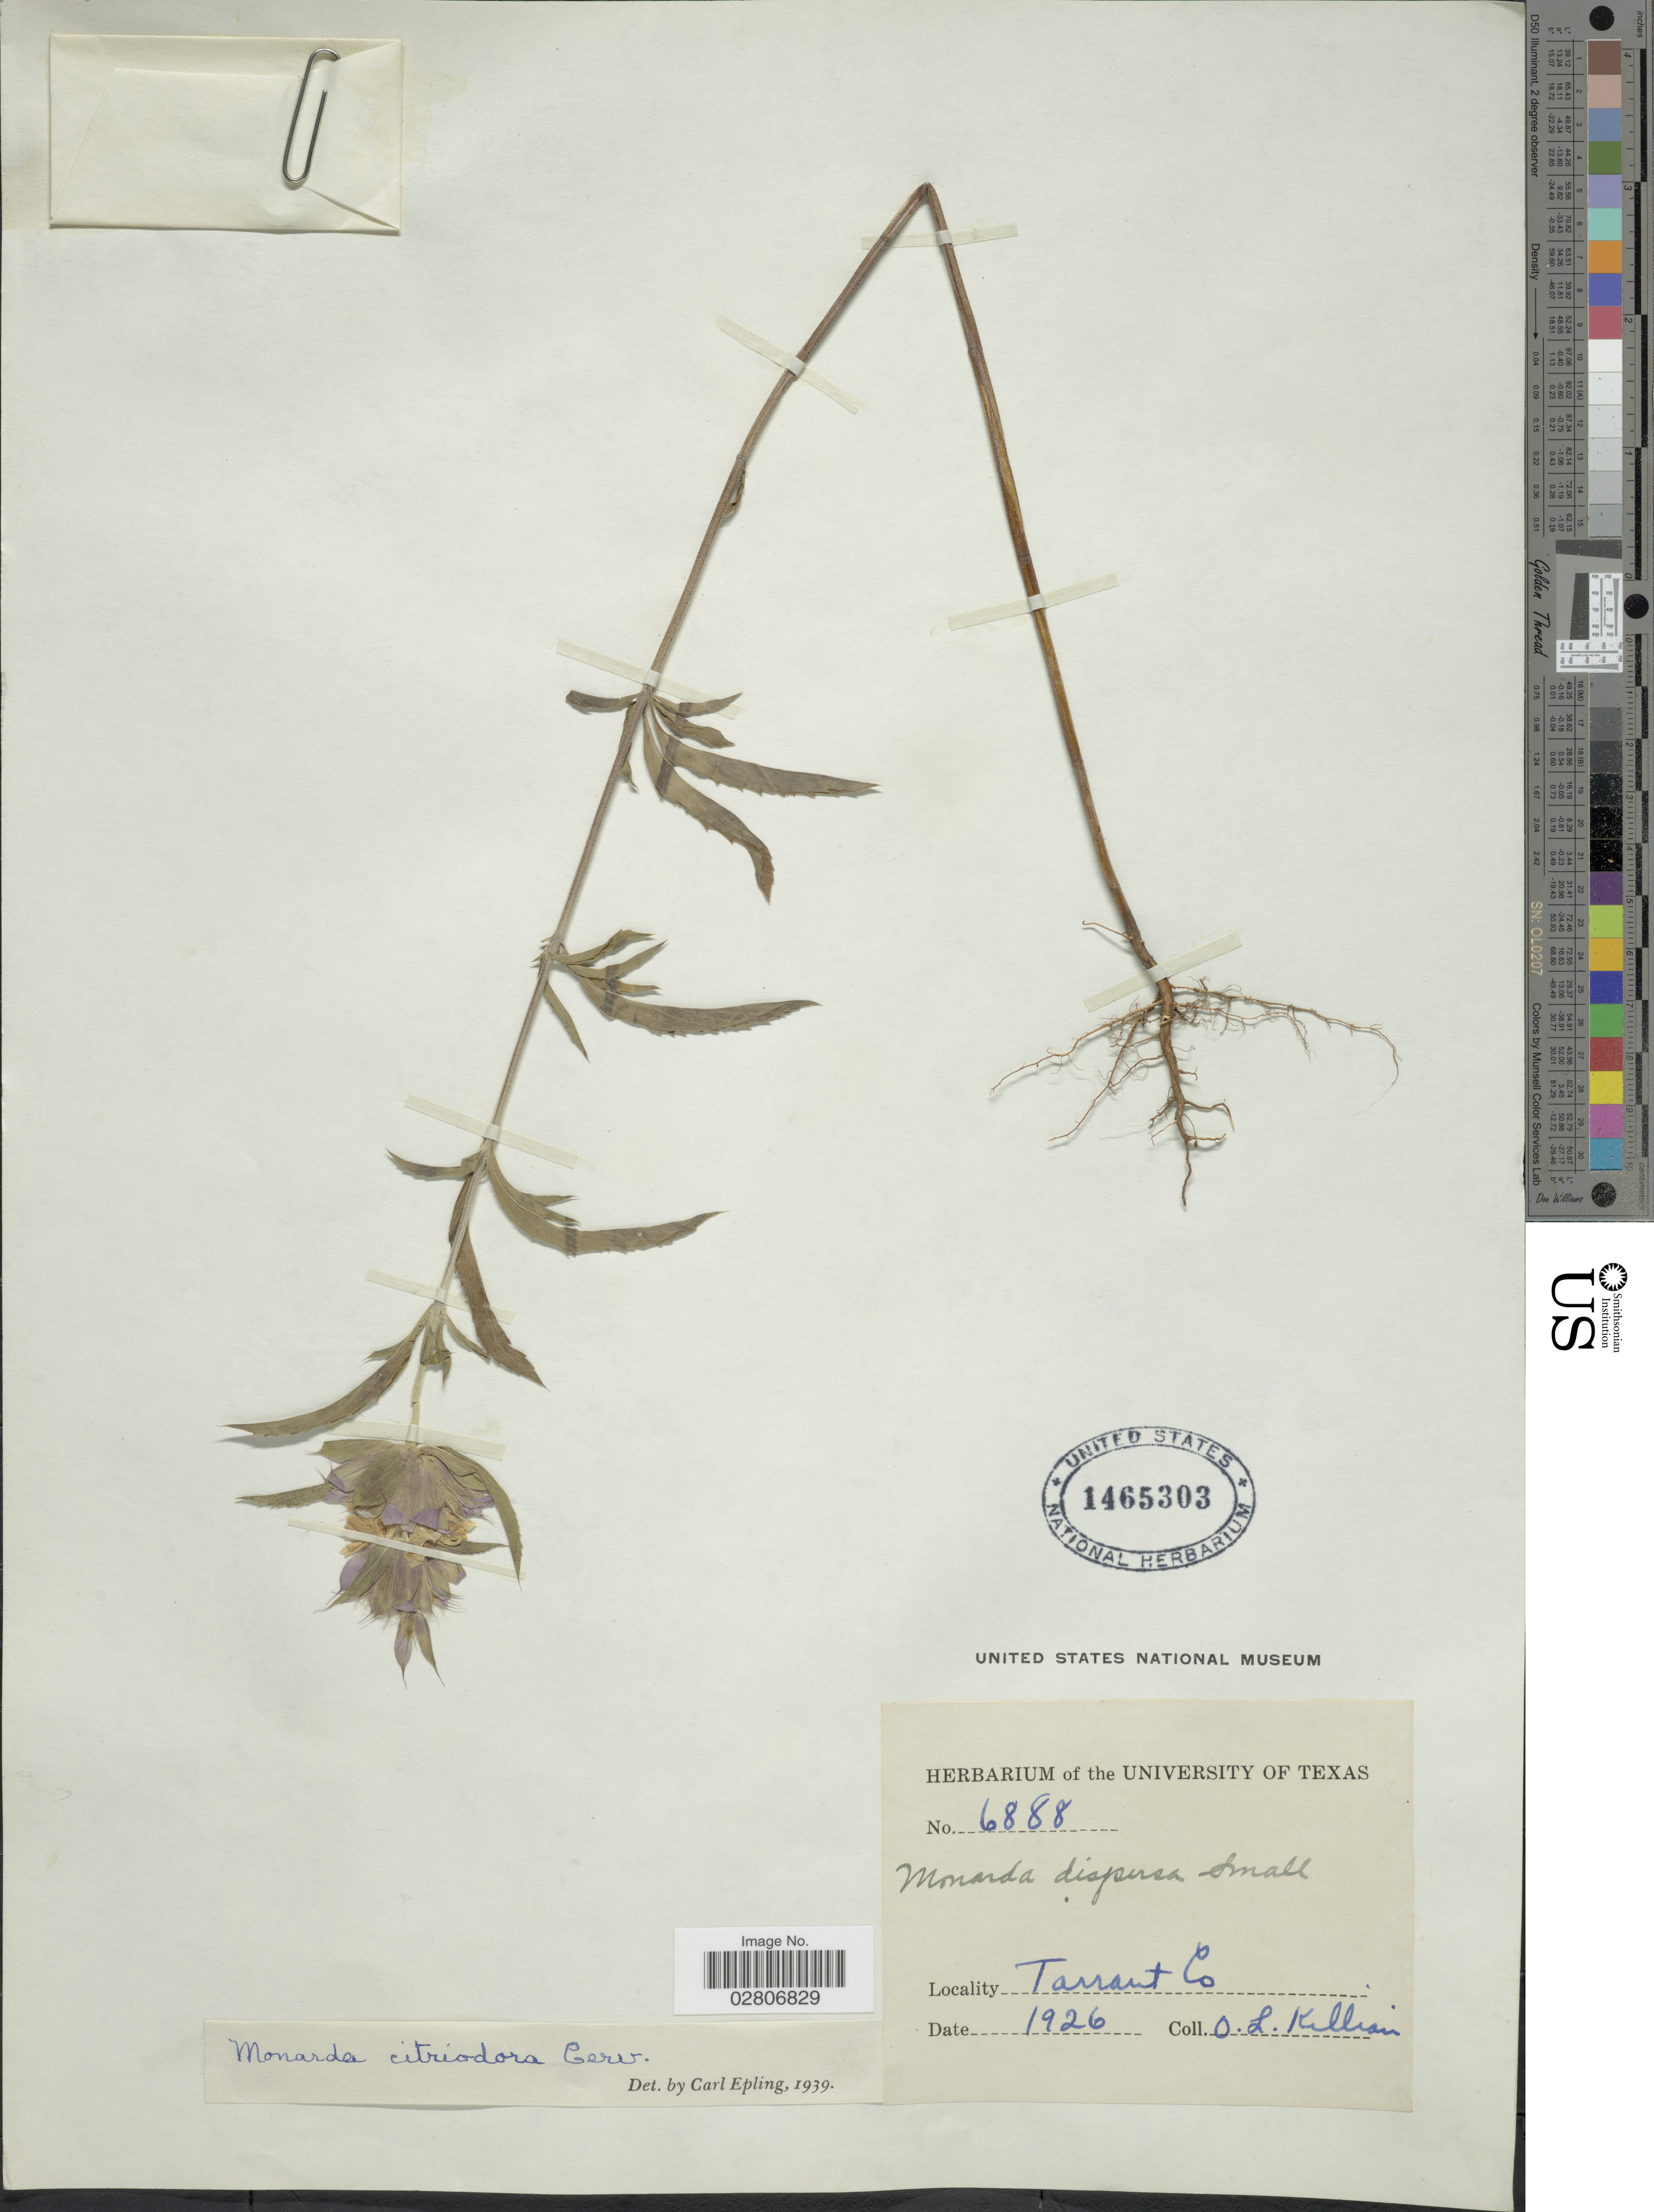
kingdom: Plantae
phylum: Tracheophyta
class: Magnoliopsida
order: Lamiales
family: Lamiaceae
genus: Monarda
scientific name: Monarda citriodora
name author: Cerv. ex Lag.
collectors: O. Killian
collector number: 6888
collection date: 1926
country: United States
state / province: Texas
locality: Tarrant Co.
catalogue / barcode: US 1465303